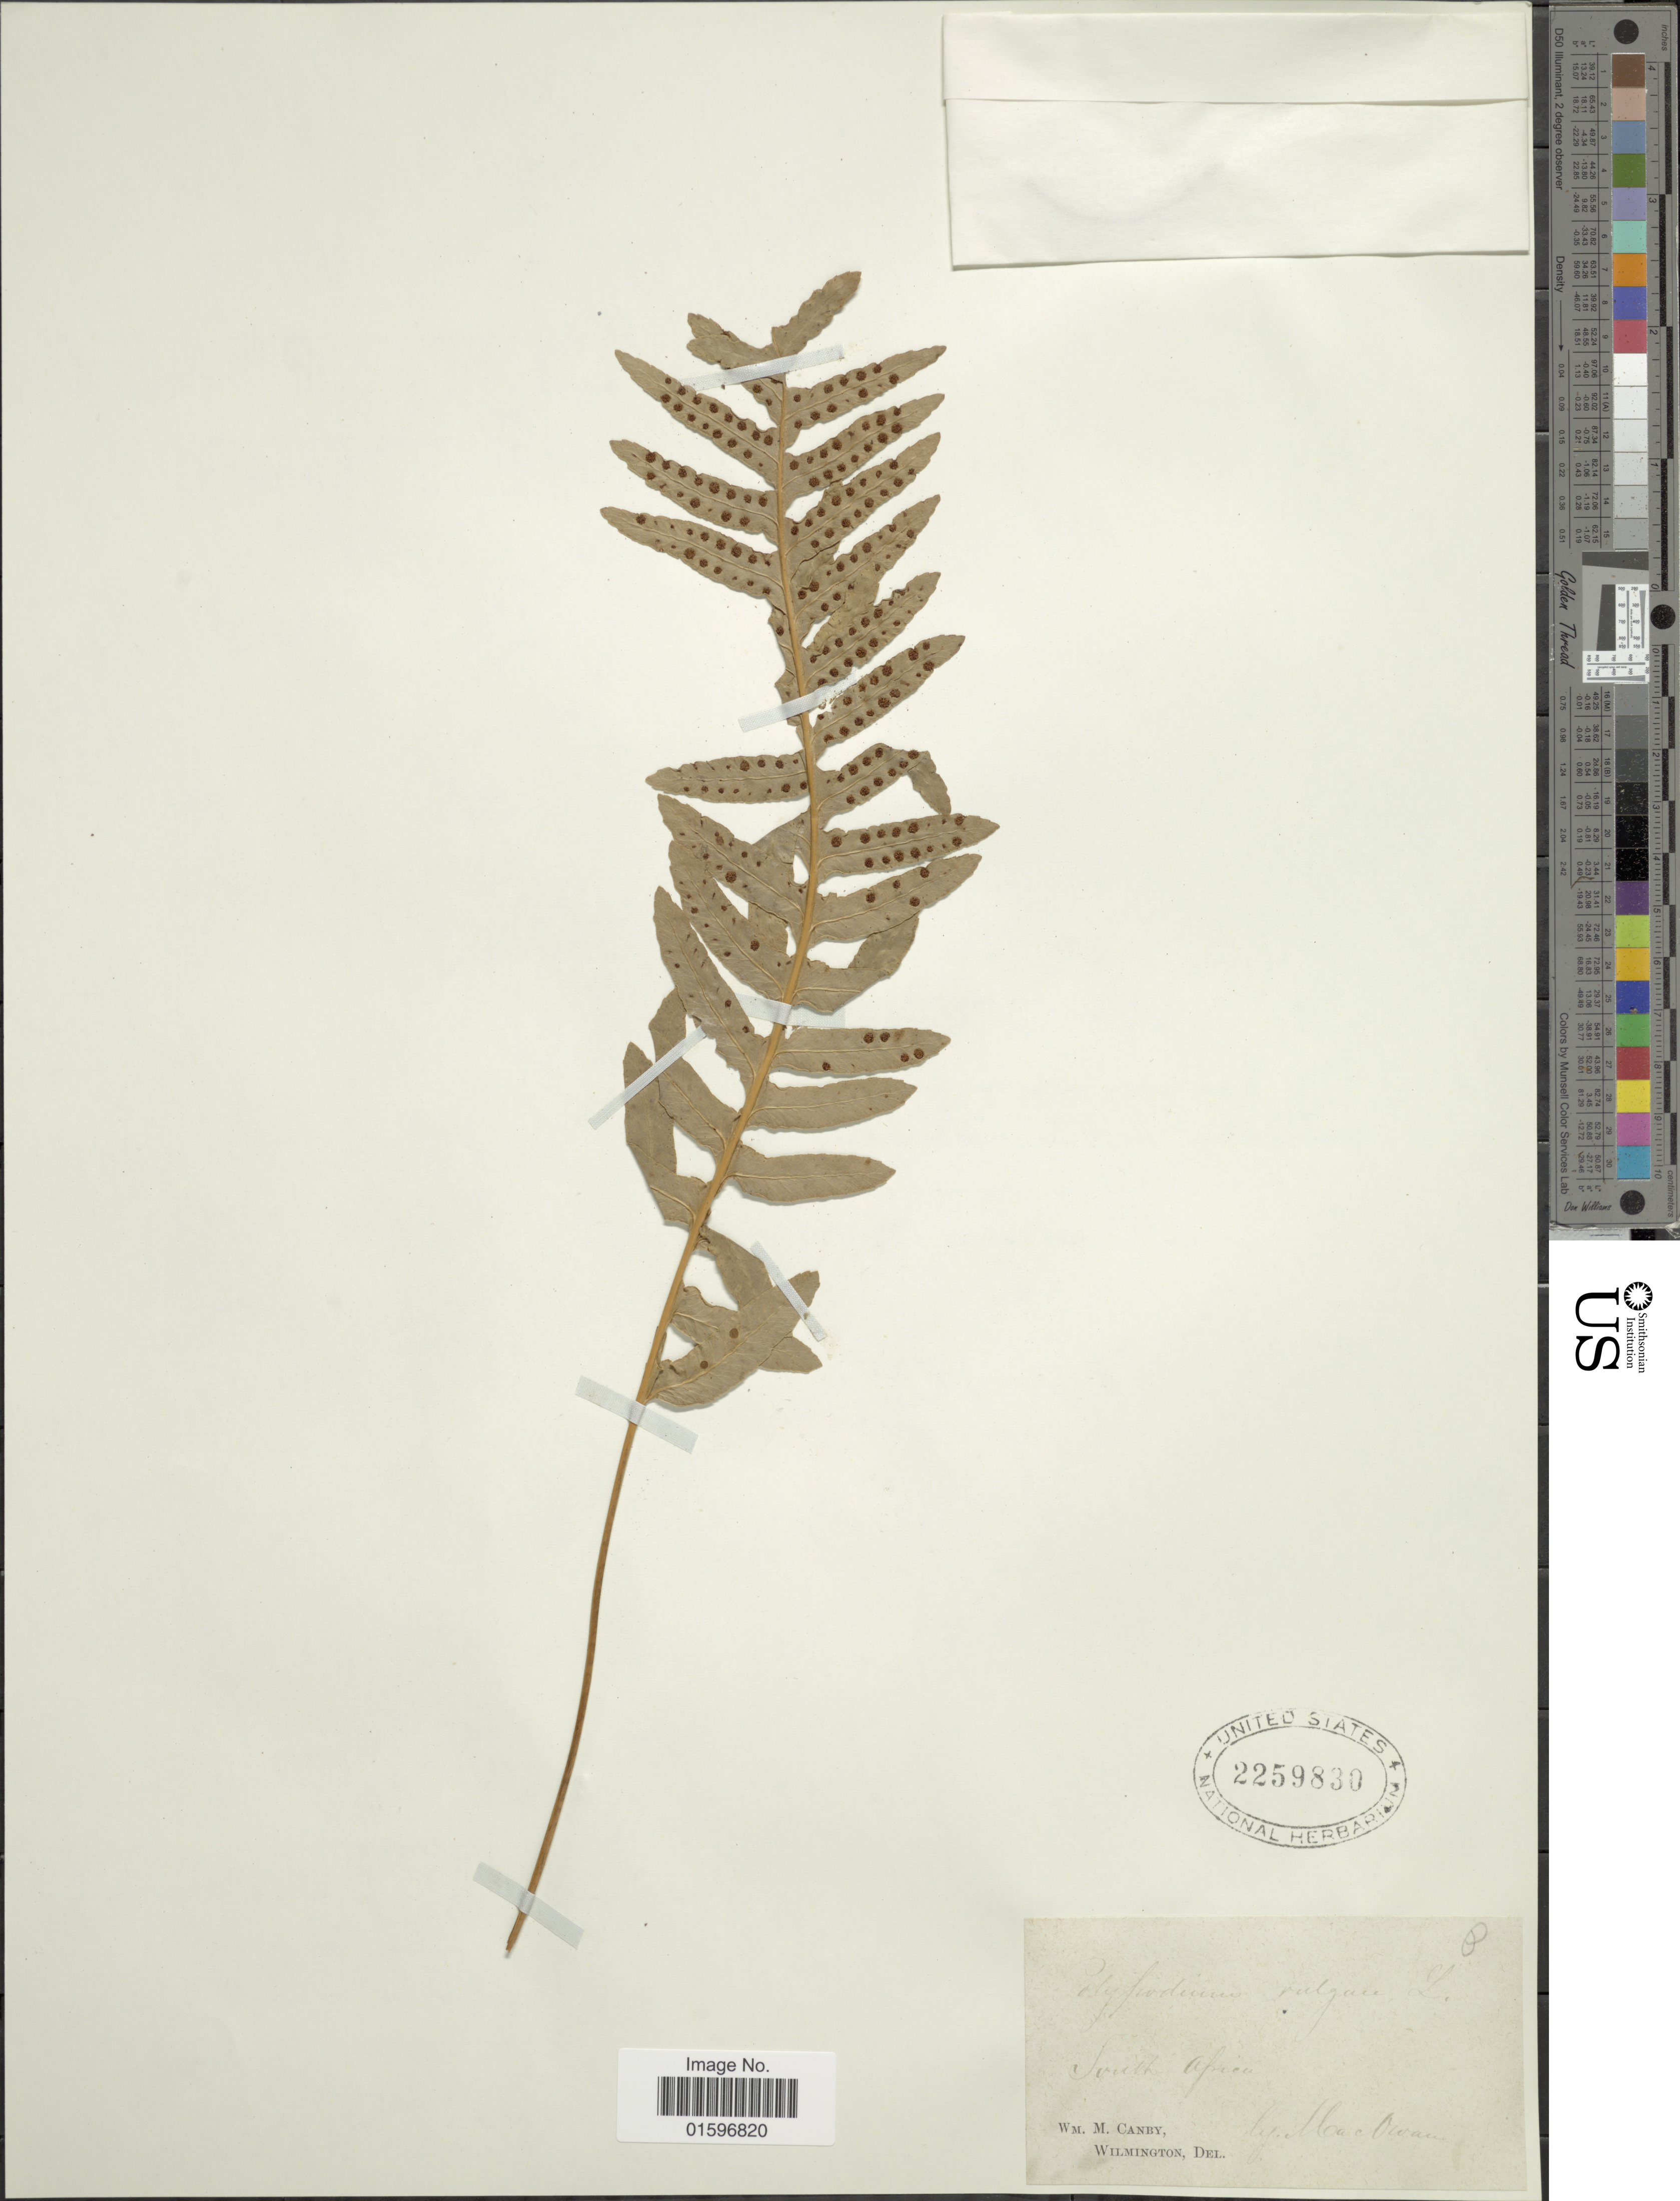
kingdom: Plantae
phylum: Tracheophyta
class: Polypodiopsida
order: Polypodiales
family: Polypodiaceae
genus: Polypodium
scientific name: Polypodium vulgare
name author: L.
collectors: P. Owan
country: South Africa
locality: South Africa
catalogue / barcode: US 2259830